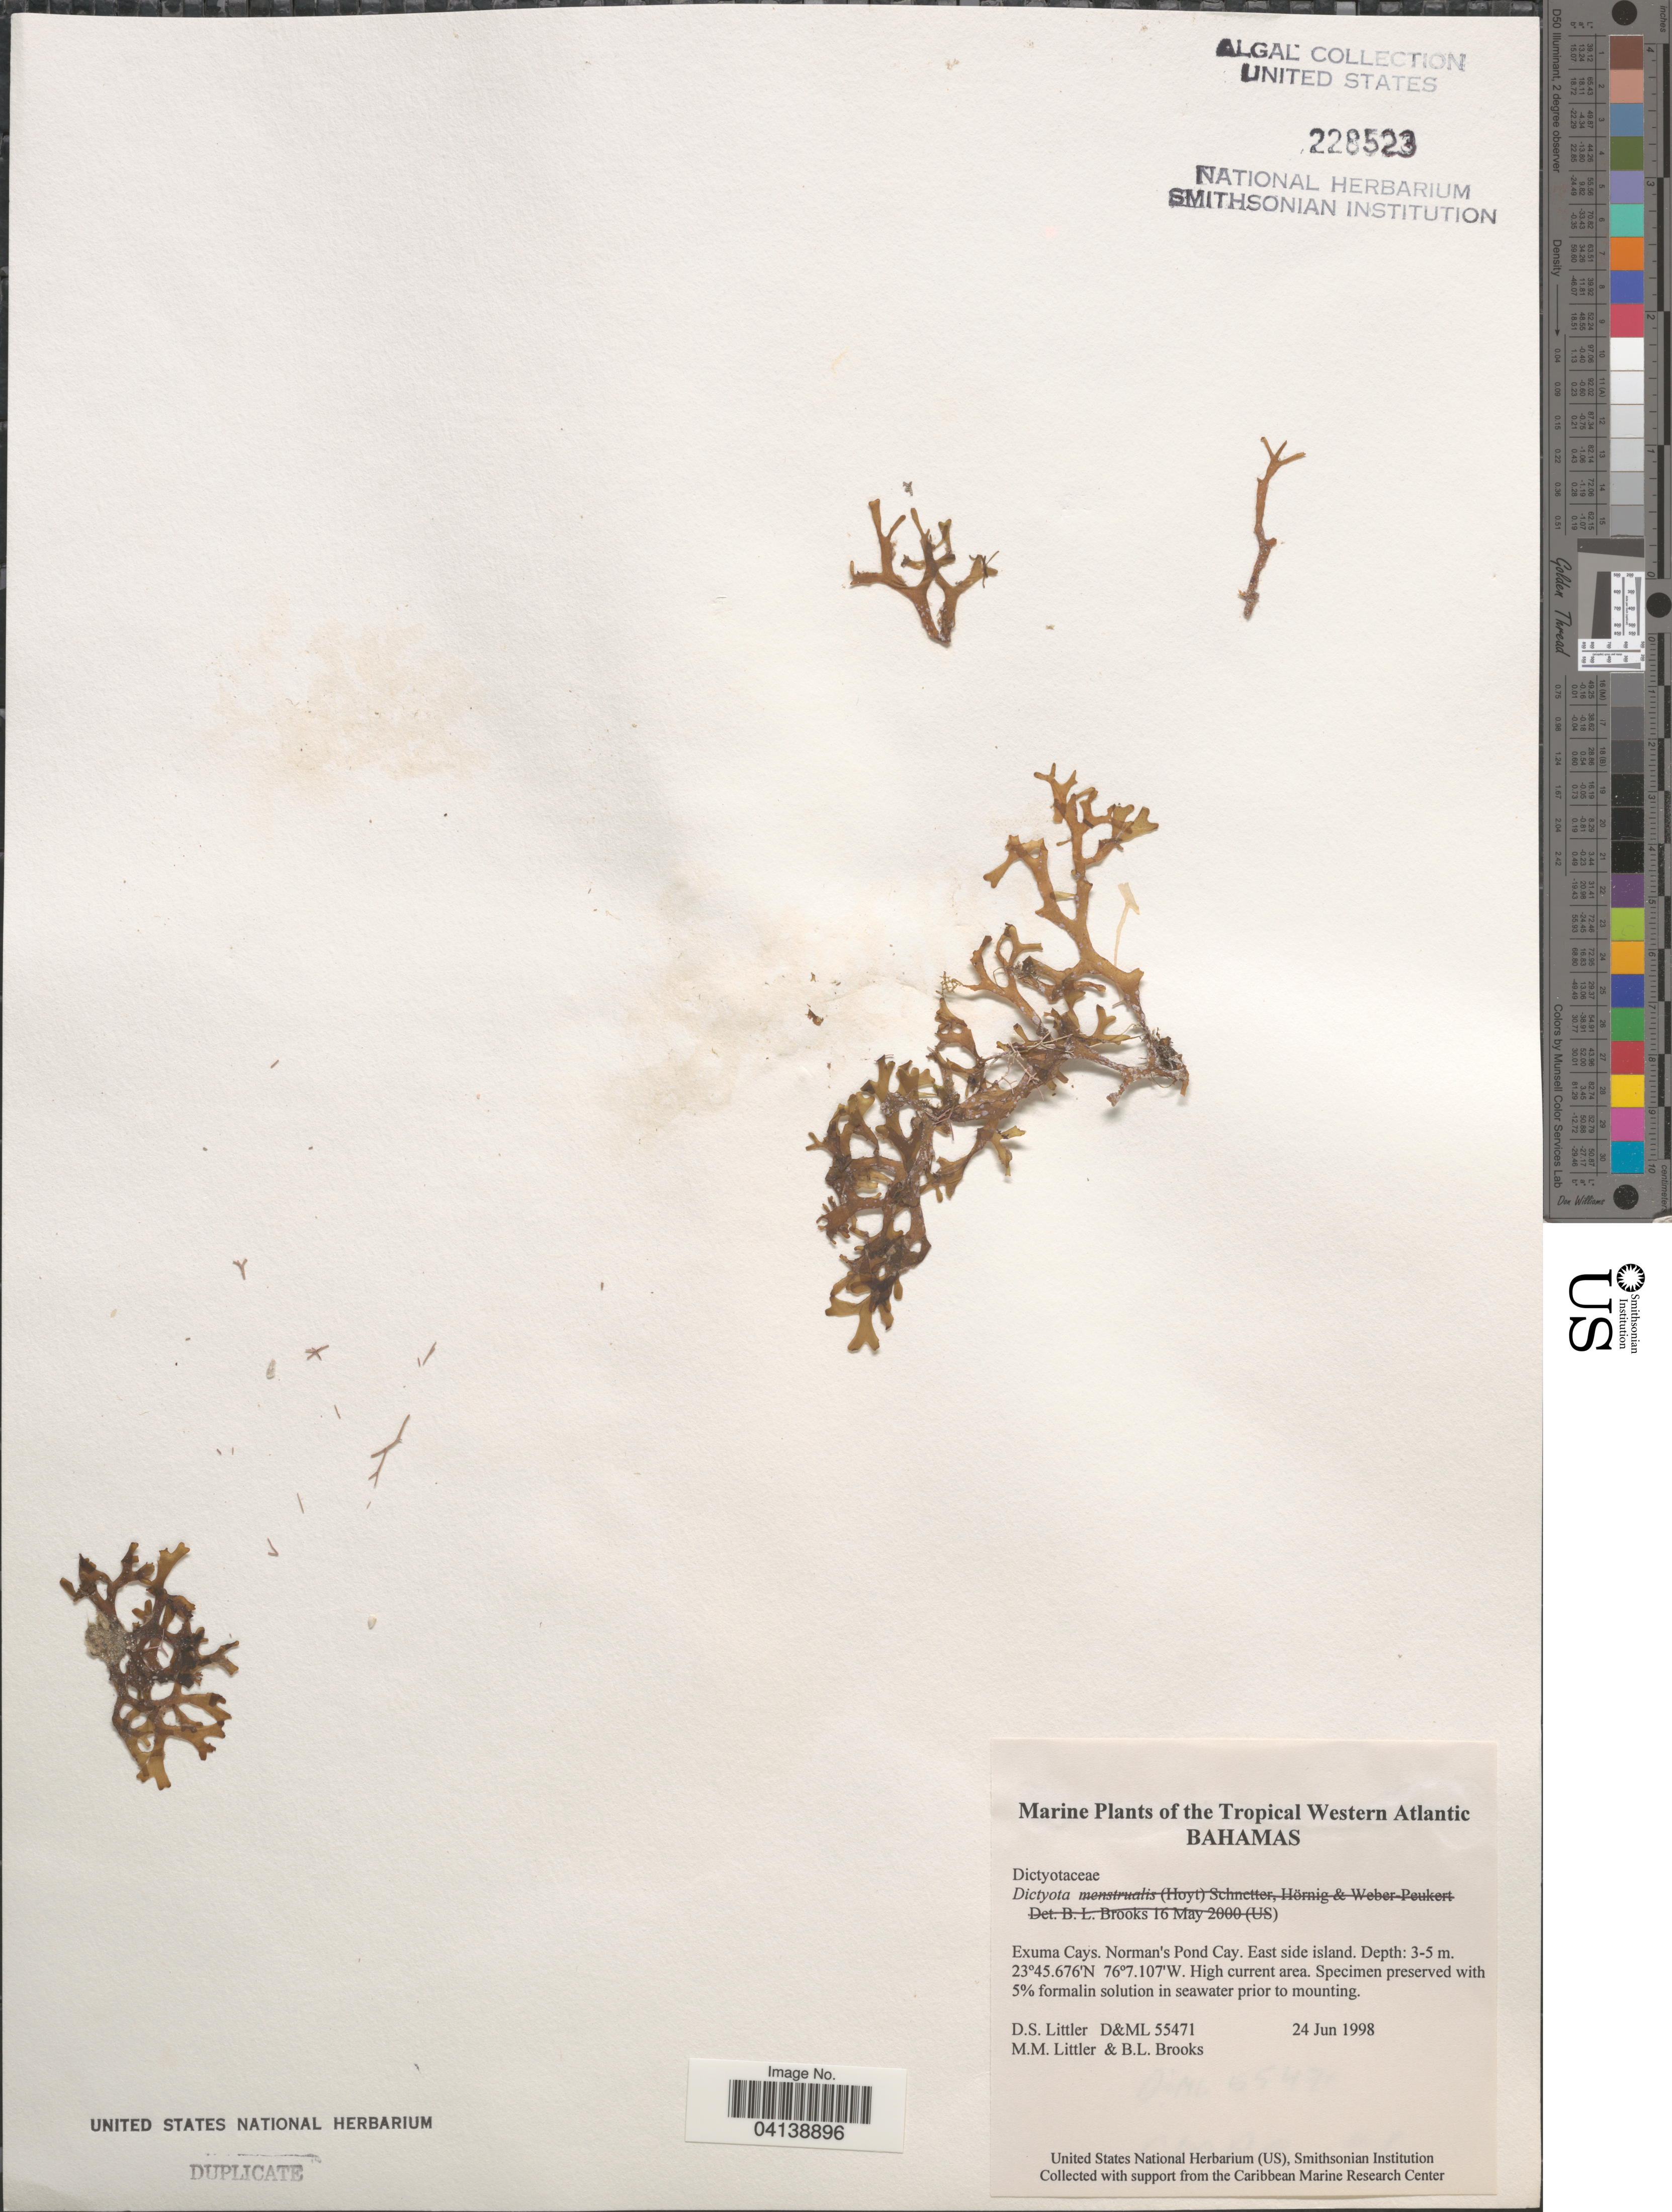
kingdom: Chromista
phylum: Ochrophyta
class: Phaeophyceae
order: Dictyotales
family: Dictyotaceae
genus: Dictyota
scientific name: Dictyota sp.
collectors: D. S. Littler & B. Brooks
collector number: D&ML55471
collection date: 1998-06-24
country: Bahamas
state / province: Exuma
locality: The Tropical Western Atlantic. Exuma Cays. Norman's Pond Cay. East side island.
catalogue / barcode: US 228523